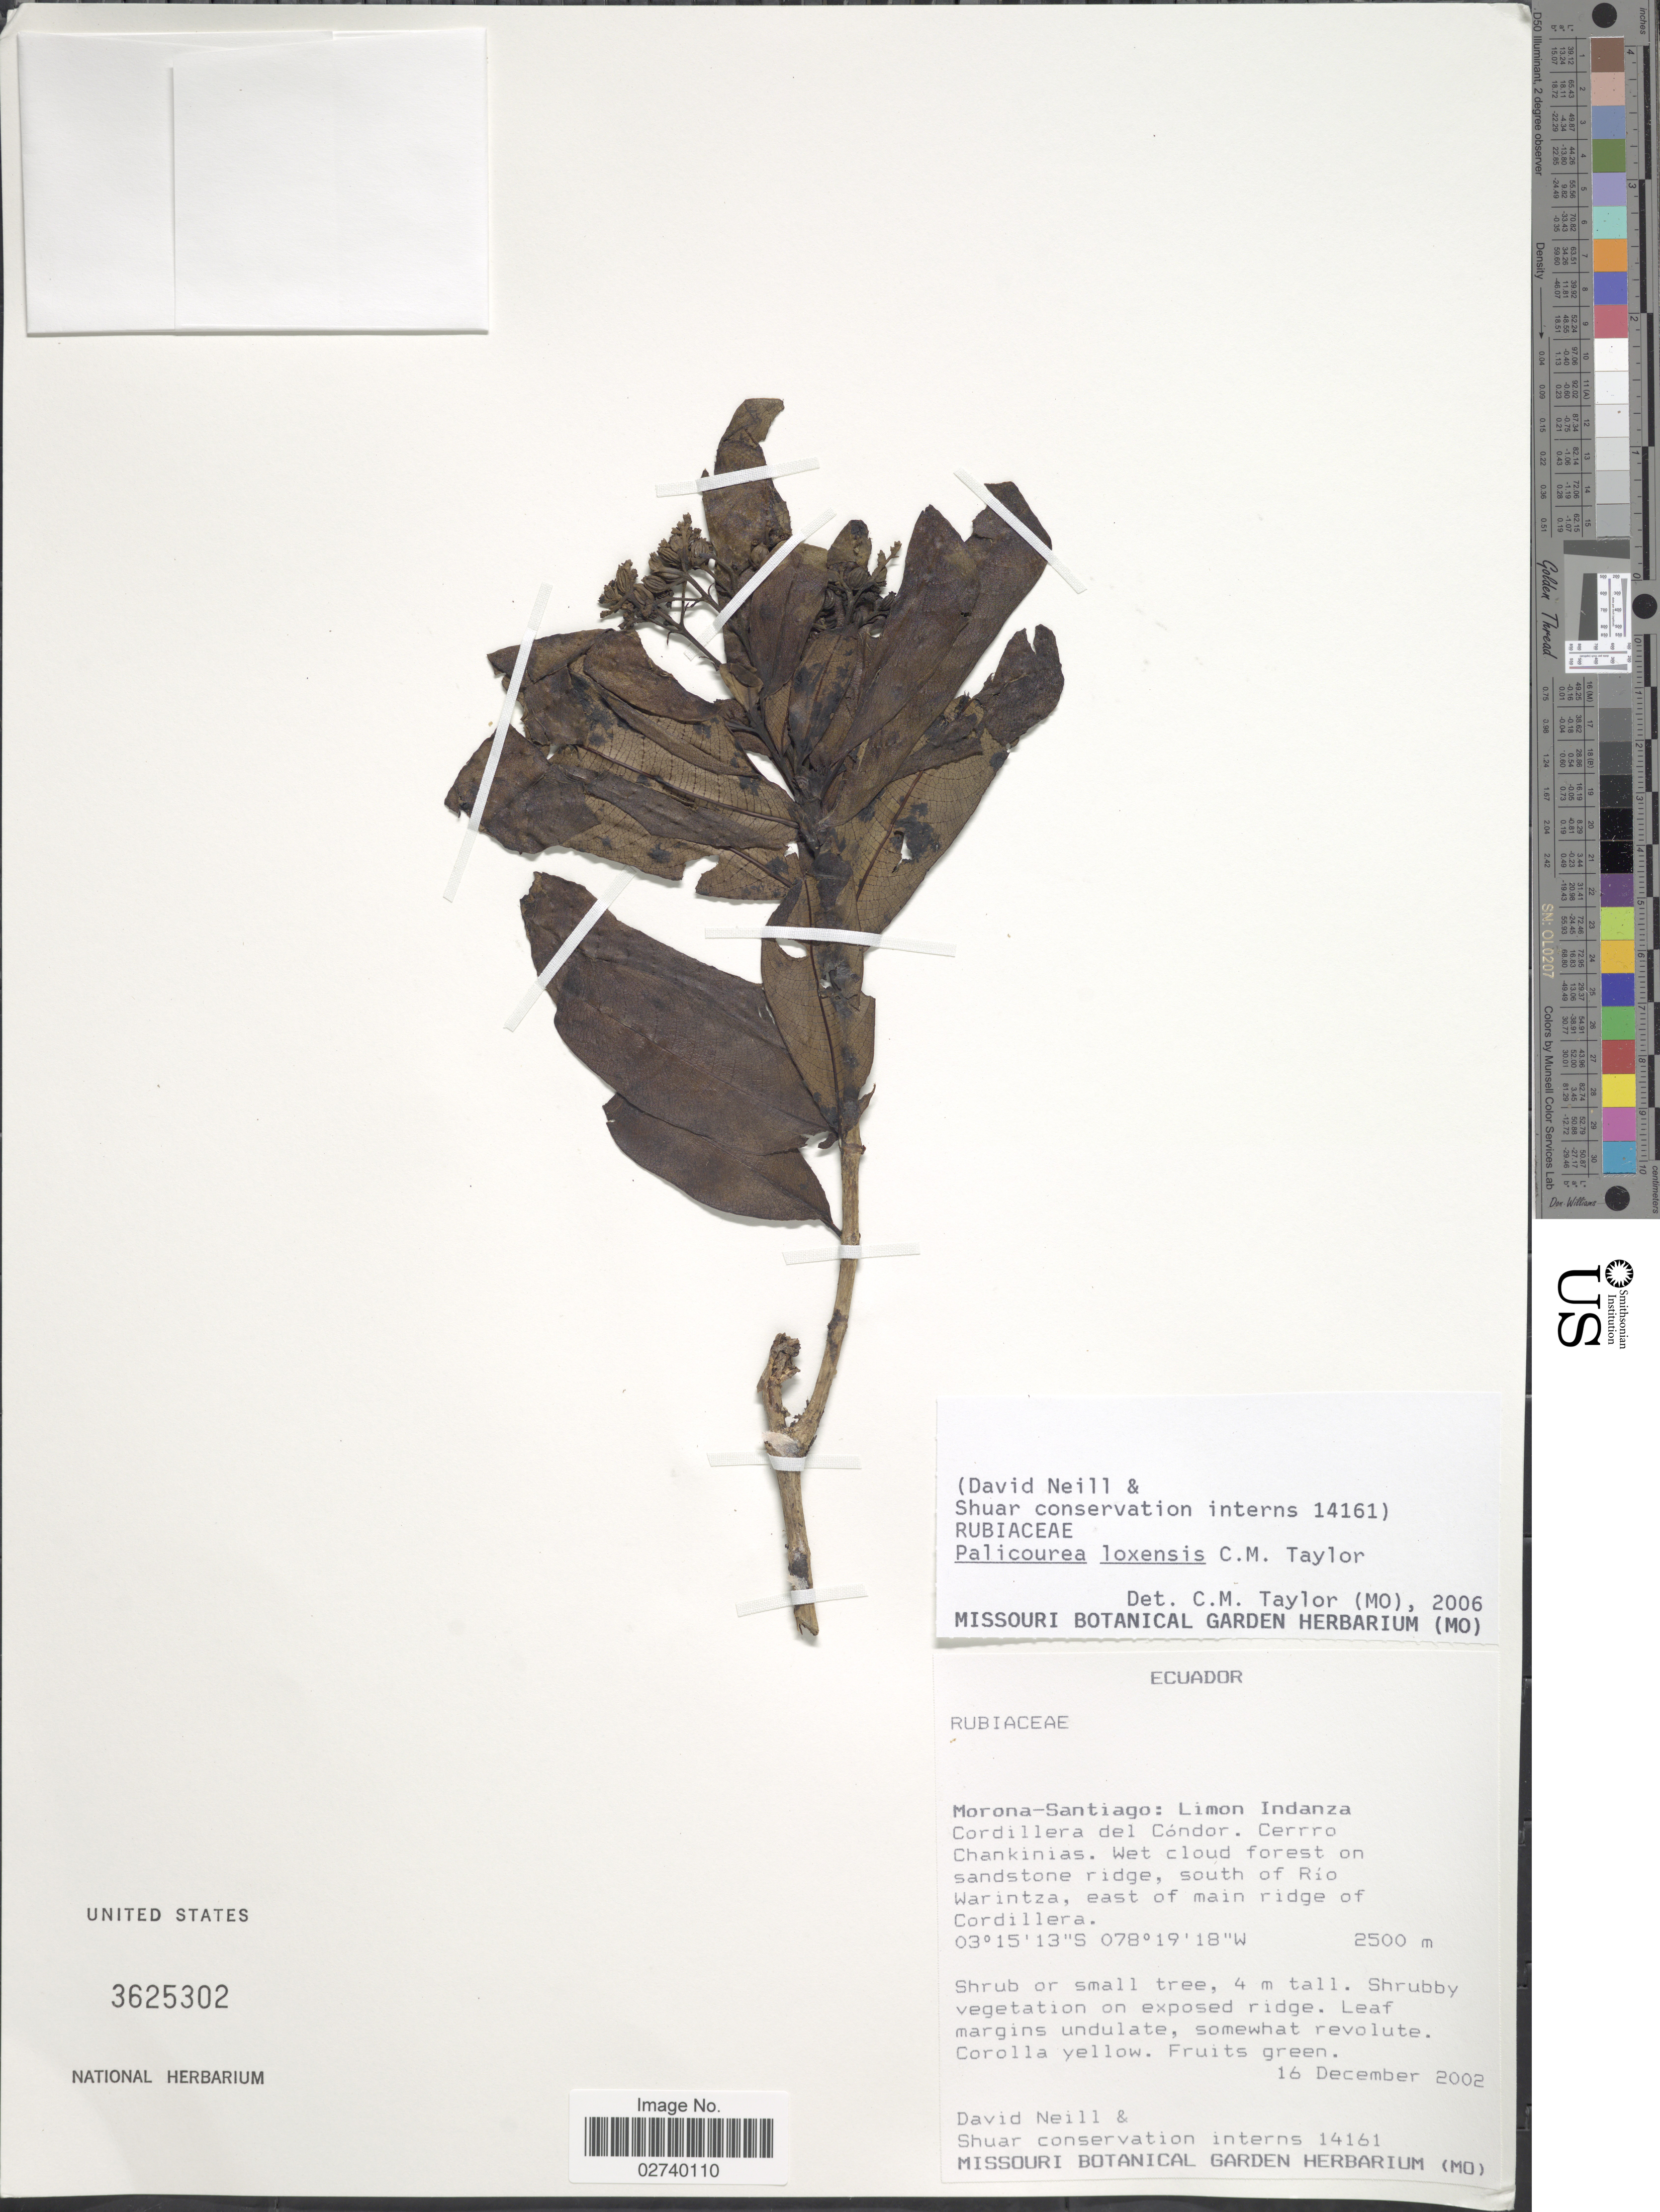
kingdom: Plantae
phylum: Tracheophyta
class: Magnoliopsida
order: Gentianales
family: Rubiaceae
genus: Palicourea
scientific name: Palicourea loxensis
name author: C.M. Taylor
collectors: D. Neill & Shuar conservation interns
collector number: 14161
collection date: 2002-12-16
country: Ecuador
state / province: Morona-Santiago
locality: Limon Indanza, Cordillera del Condor, Cerro Chankinias, wet cloud forst on sandstone ridge, south of Rio Warintza, east of main ridge of Cordillera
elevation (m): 2500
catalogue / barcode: US 3625302